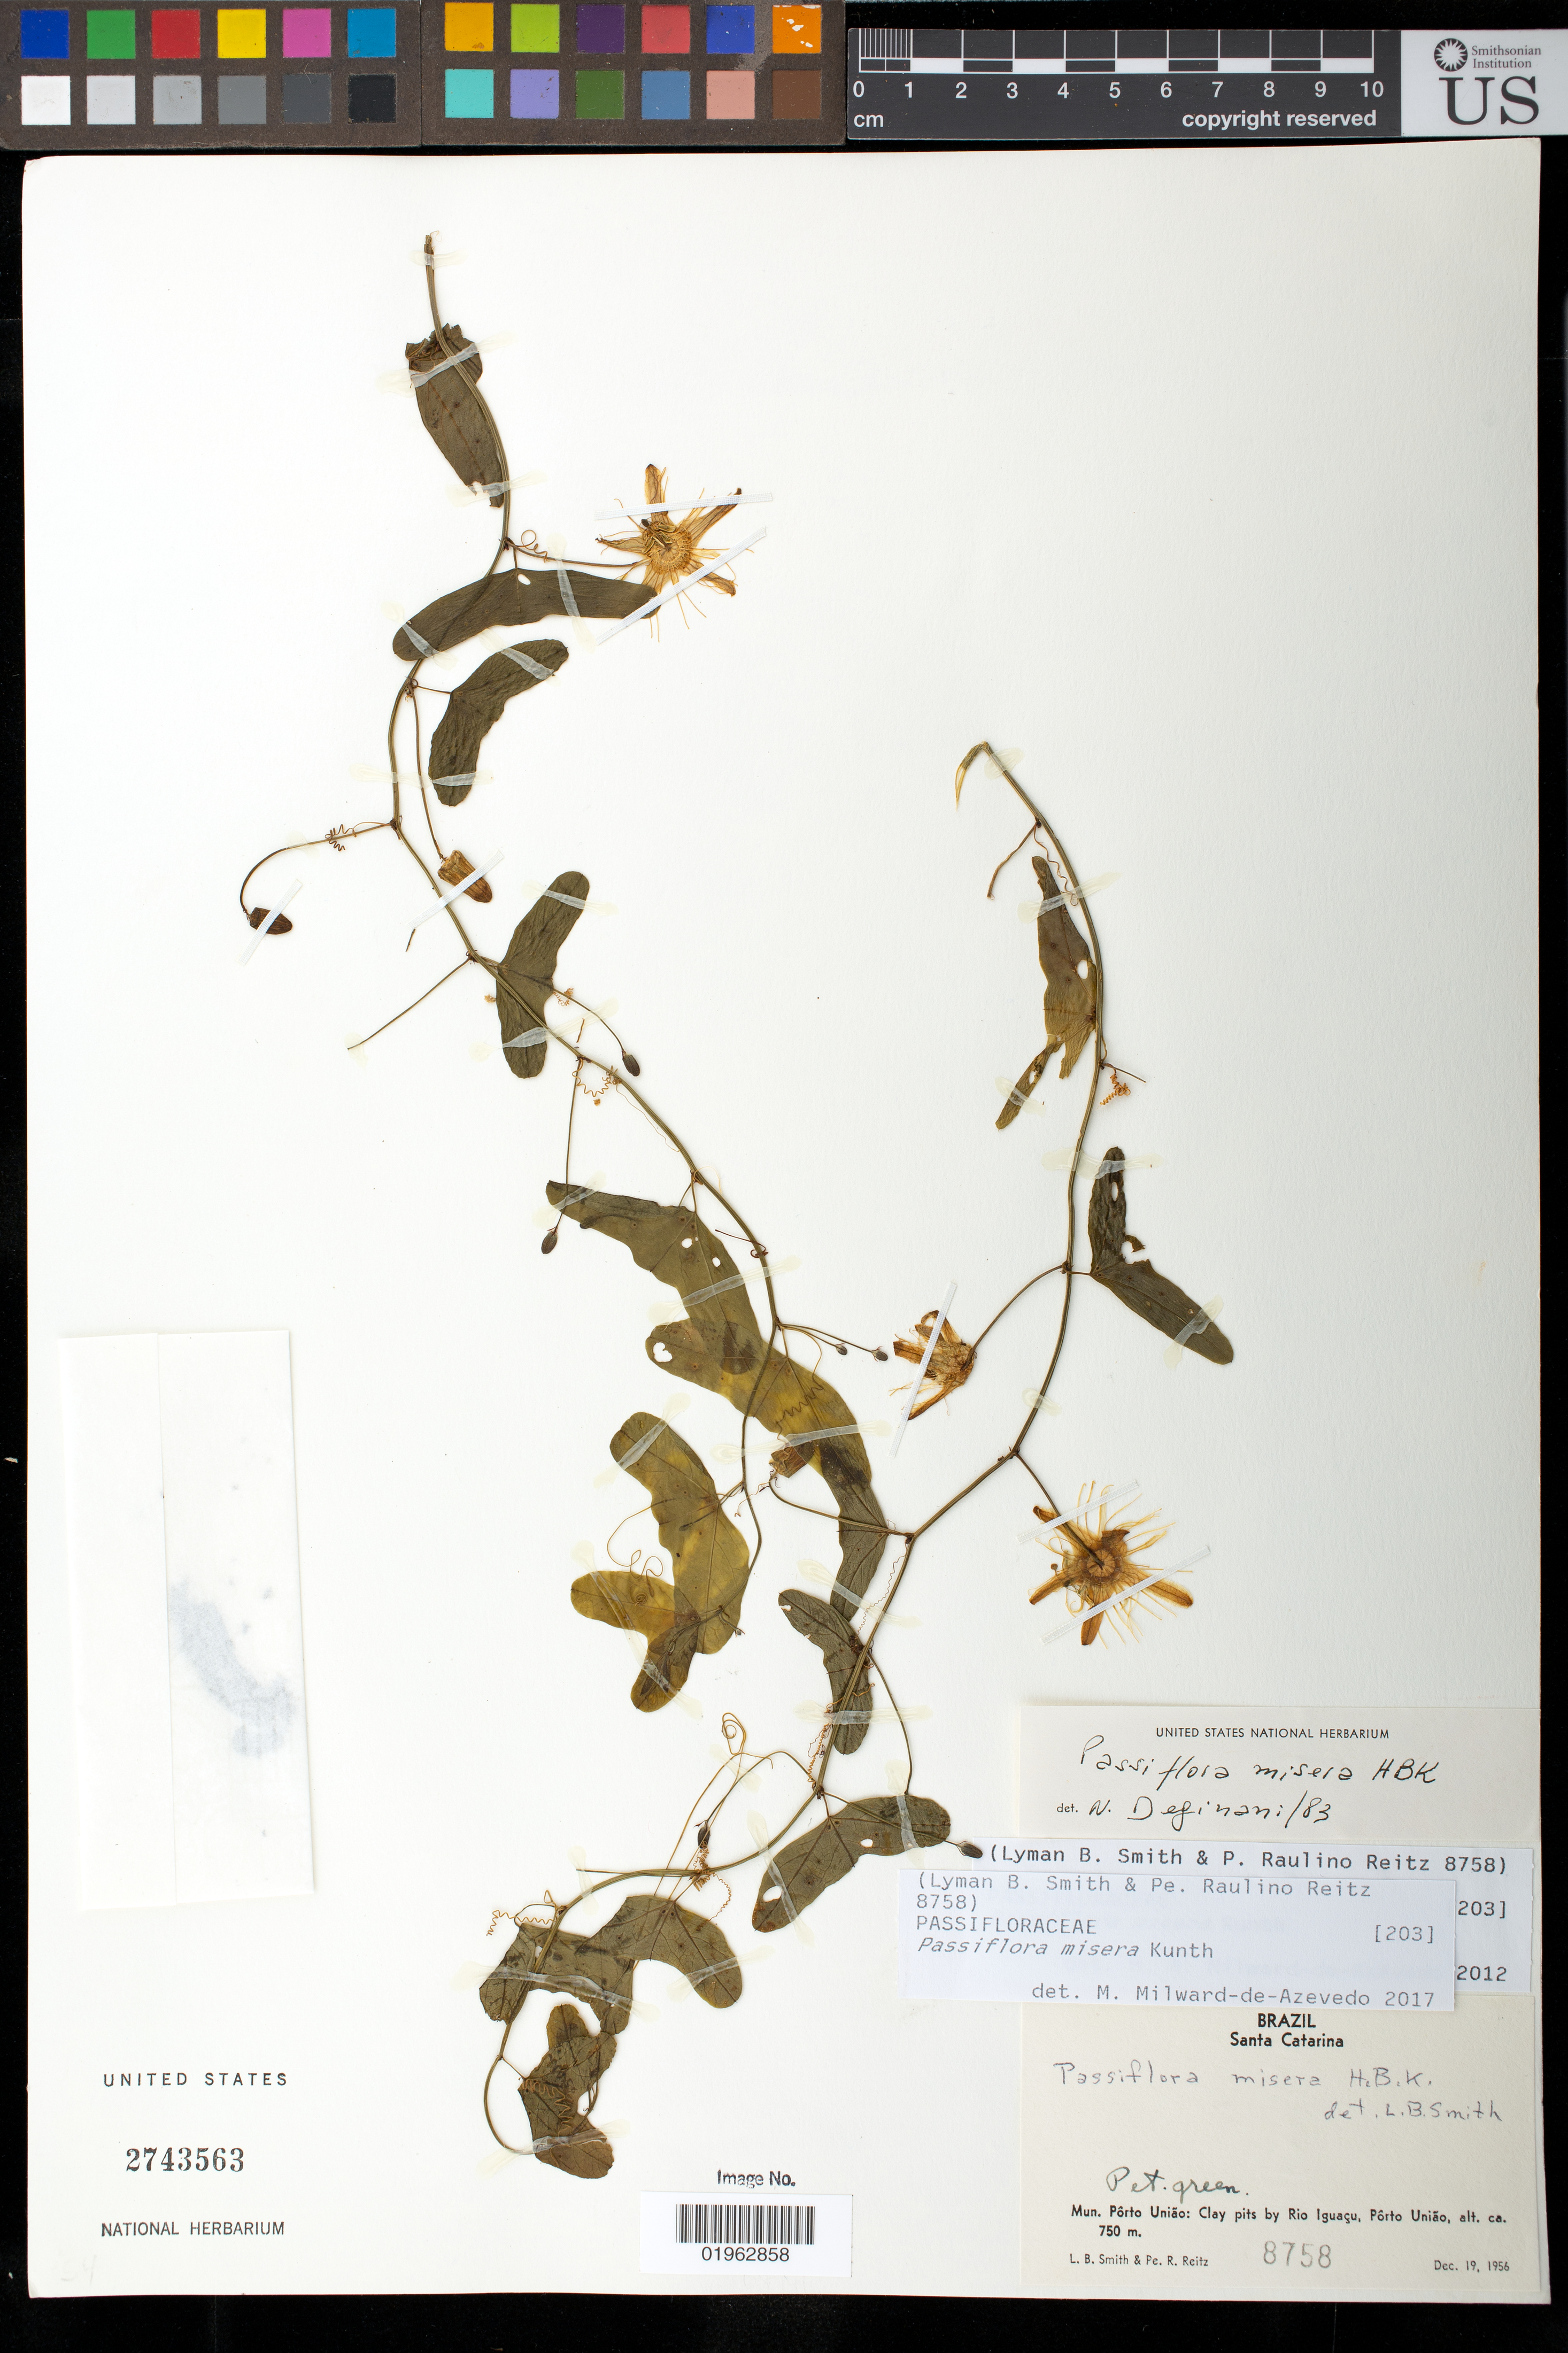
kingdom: Plantae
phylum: Tracheophyta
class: Magnoliopsida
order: Malpighiales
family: Passifloraceae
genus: Passiflora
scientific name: Passiflora misera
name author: Kunth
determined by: Azevedo, M. A. Milward de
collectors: L. Smith & P. Reitz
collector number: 8758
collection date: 1956-12-19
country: Brazil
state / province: Santa Catarina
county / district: Pôrto União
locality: Clay pits by Rio Iguaçu, Pôrto União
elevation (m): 750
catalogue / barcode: US 2743563